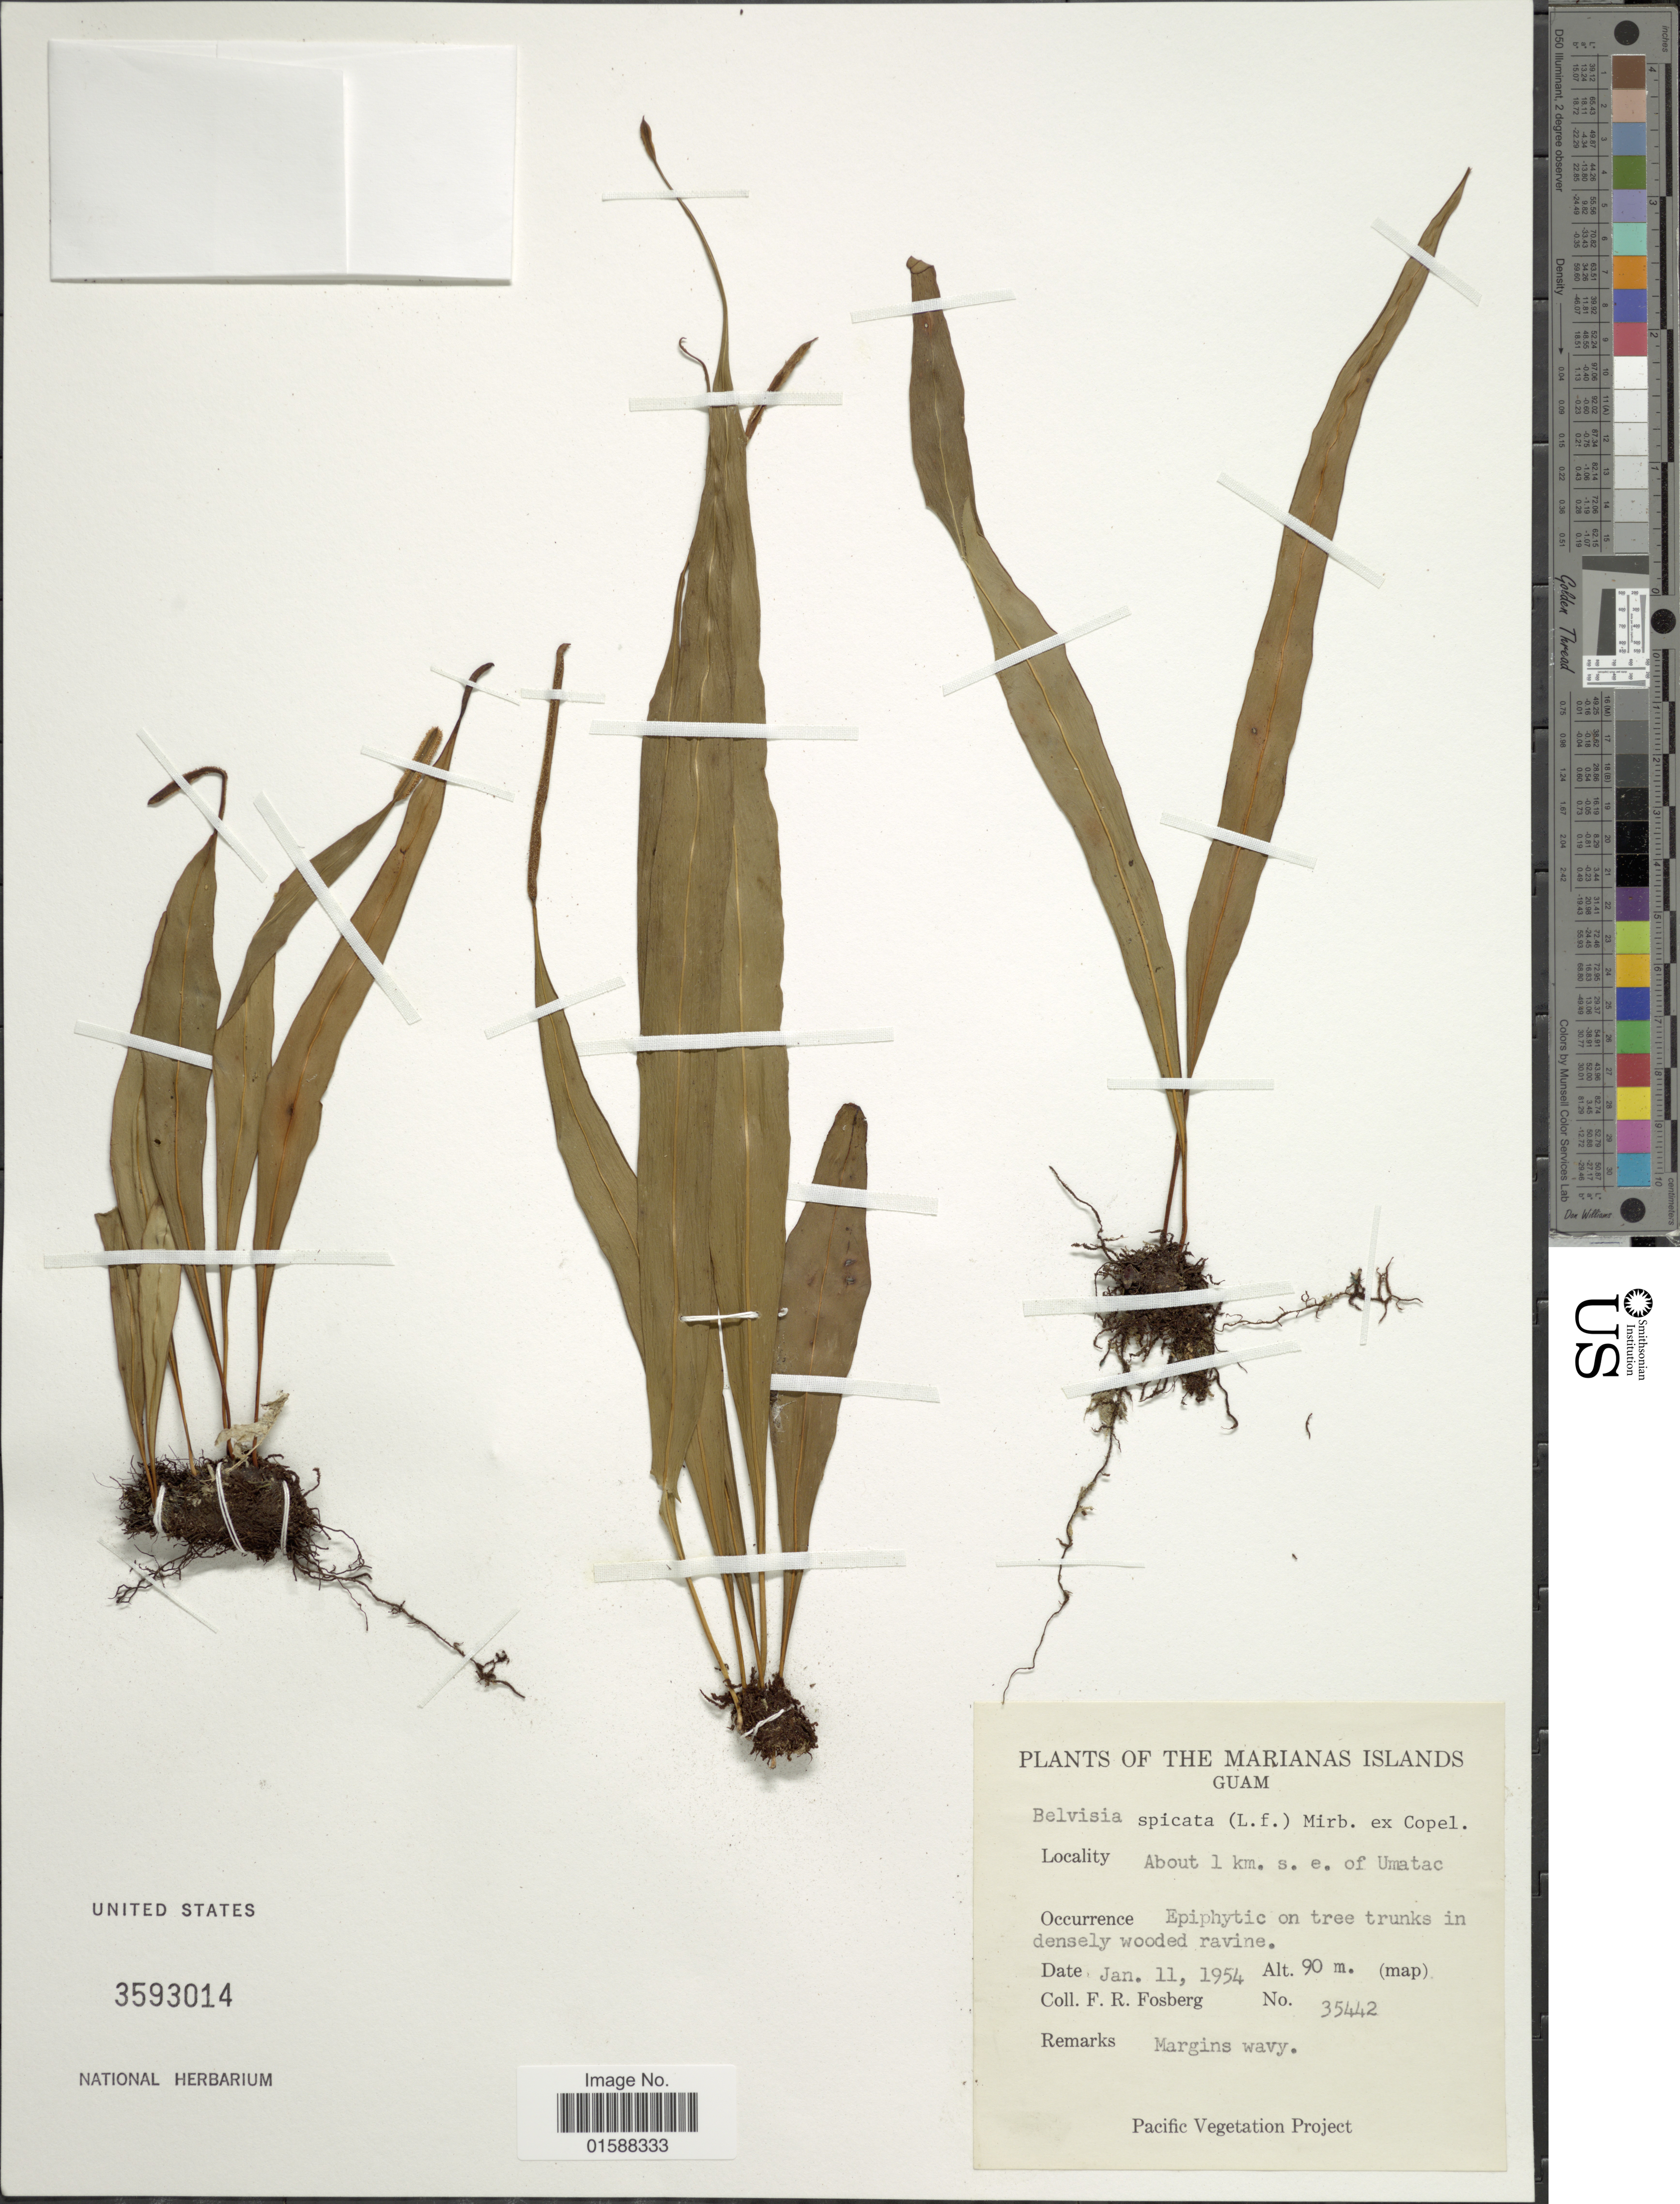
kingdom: Plantae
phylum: Tracheophyta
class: Polypodiopsida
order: Polypodiales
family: Polypodiaceae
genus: Lepisorus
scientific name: Lepisorus spicatus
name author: (L. f.) Li S. Wang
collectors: F. R. Fosberg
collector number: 35442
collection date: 1954-01-11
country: Guam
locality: Marianas Islands. About 1 km. s. e. of Umatac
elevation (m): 90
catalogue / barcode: US 3593014